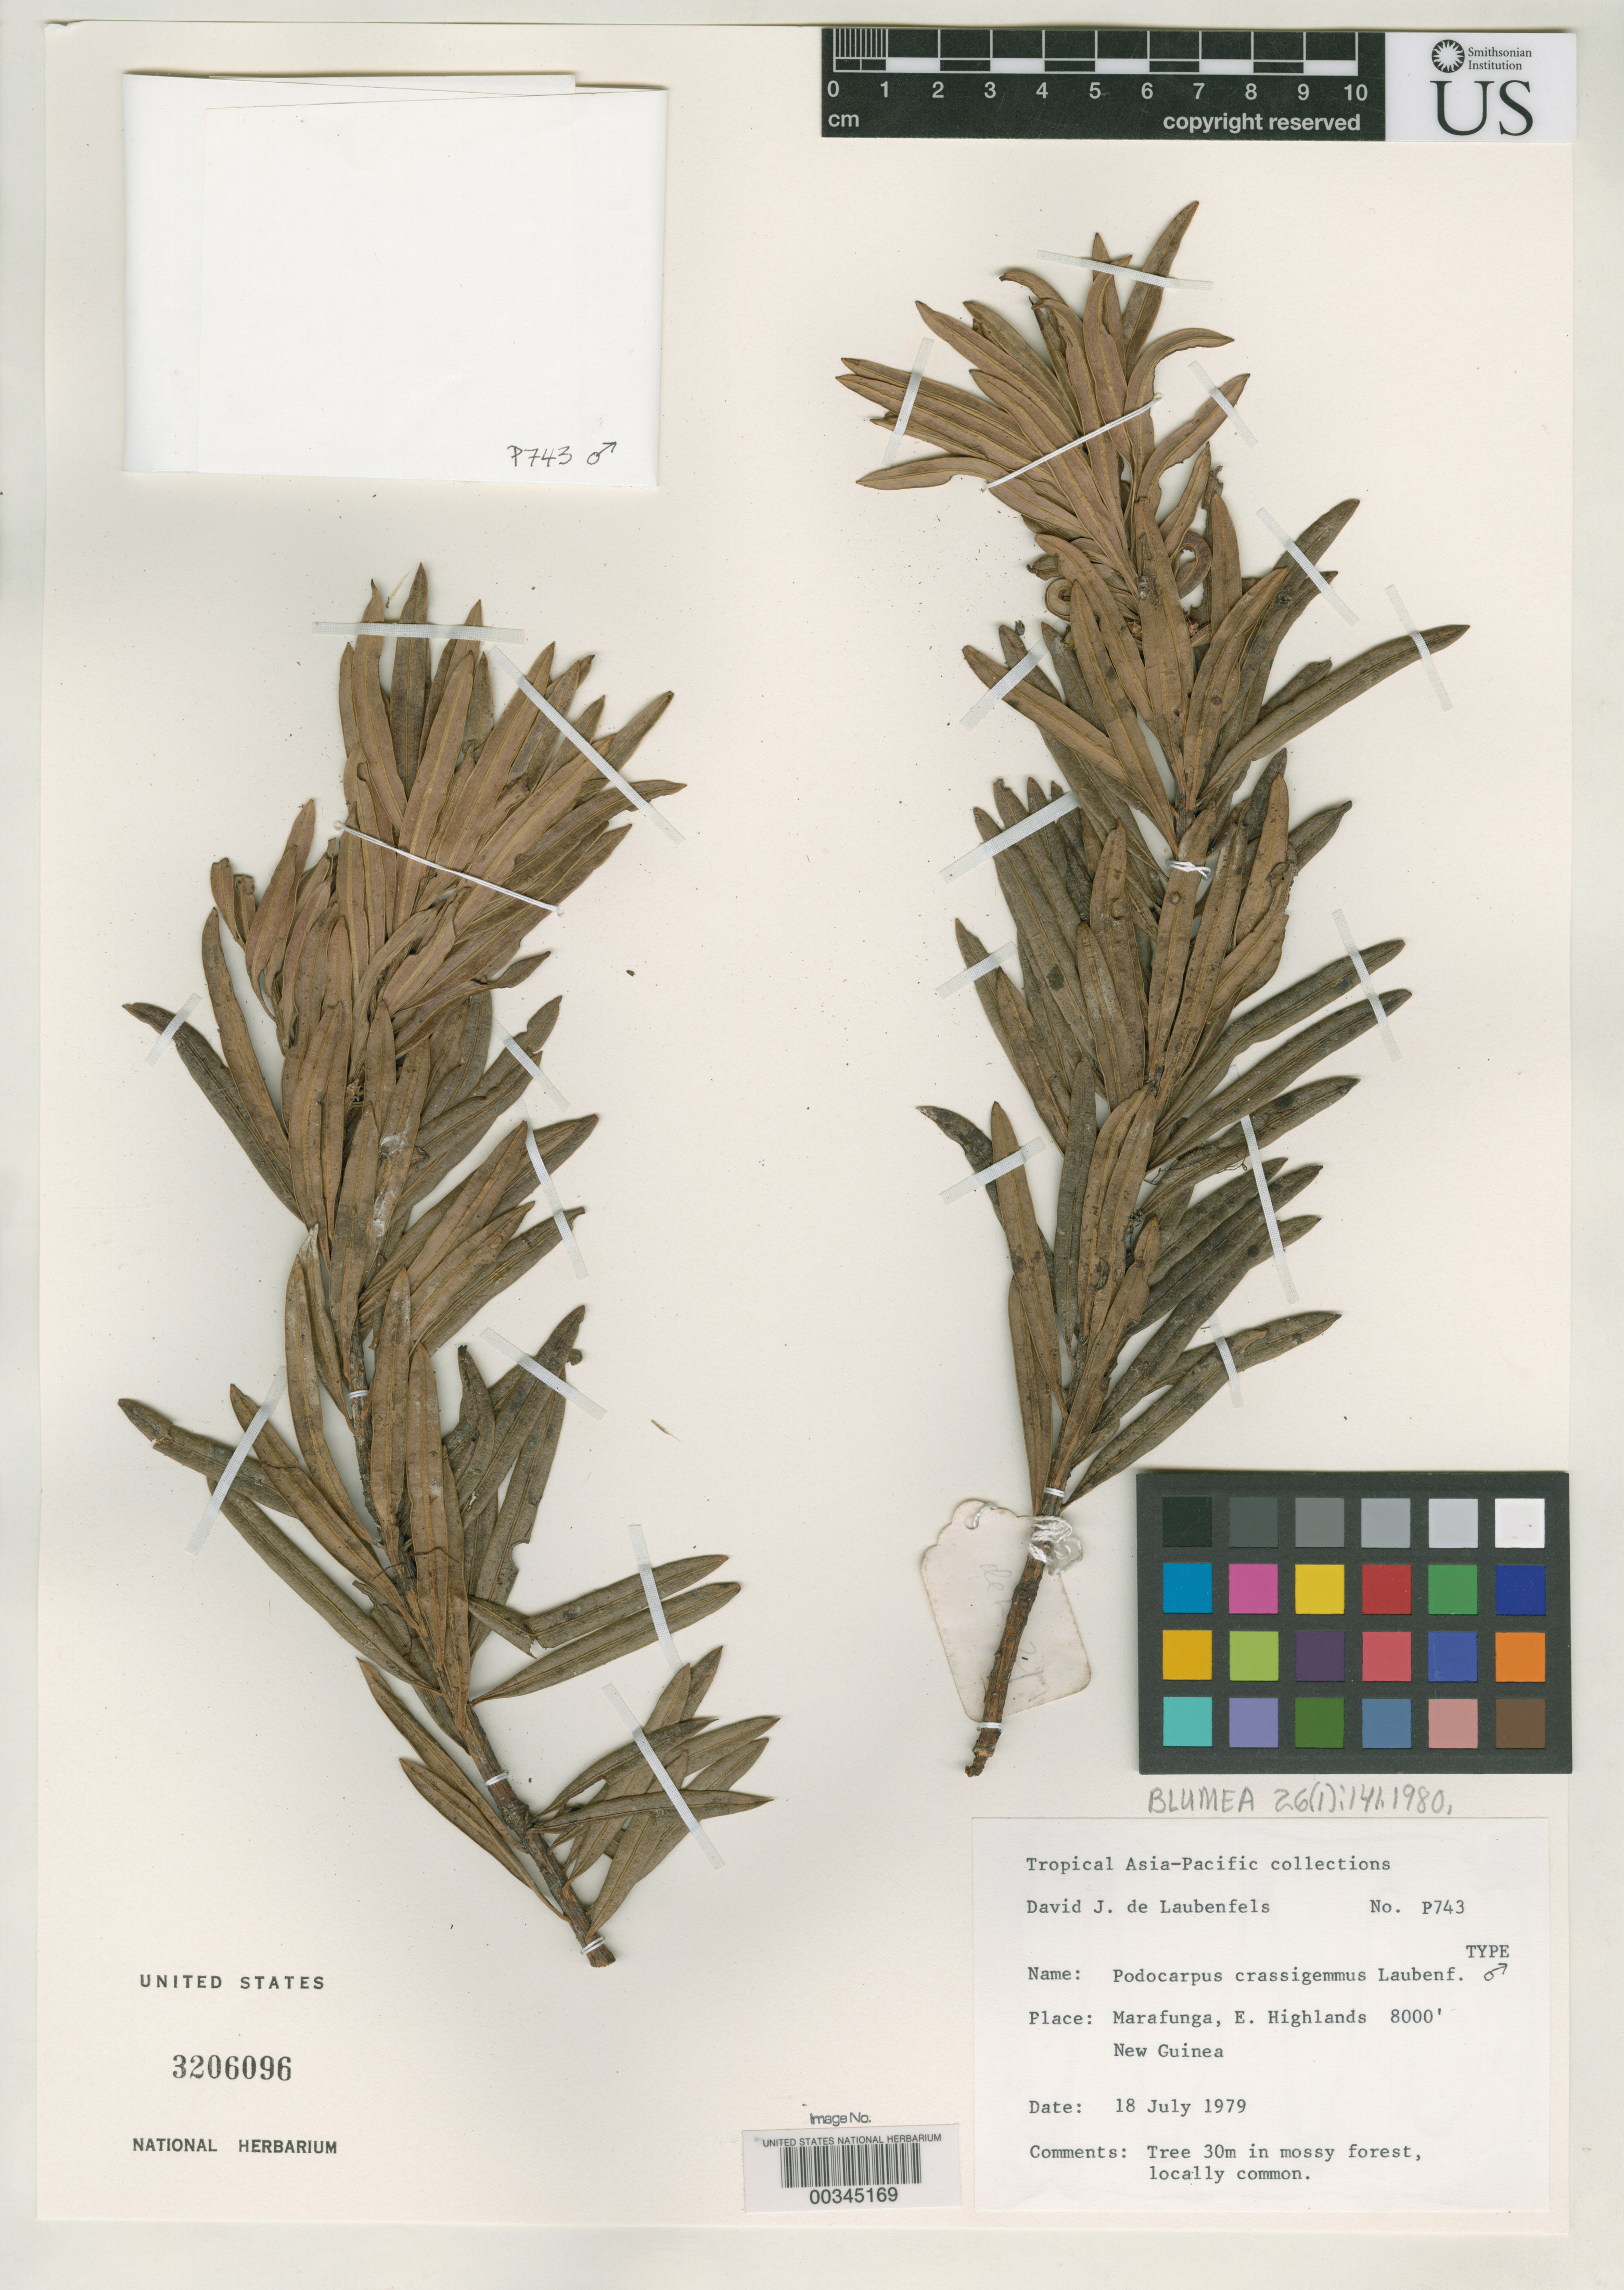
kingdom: Plantae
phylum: Tracheophyta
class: Pinopsida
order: Pinales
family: Podocarpaceae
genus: Podocarpus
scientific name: Podocarpus crassigemmis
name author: de Laub.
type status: Isotype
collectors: D. J. de Laubenfels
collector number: P743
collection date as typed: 18 Jul 1979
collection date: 1979-07-18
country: Papua New Guinea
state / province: Eastern Highlands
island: New Guinea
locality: Marafunga.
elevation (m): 2438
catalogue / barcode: US 3206096